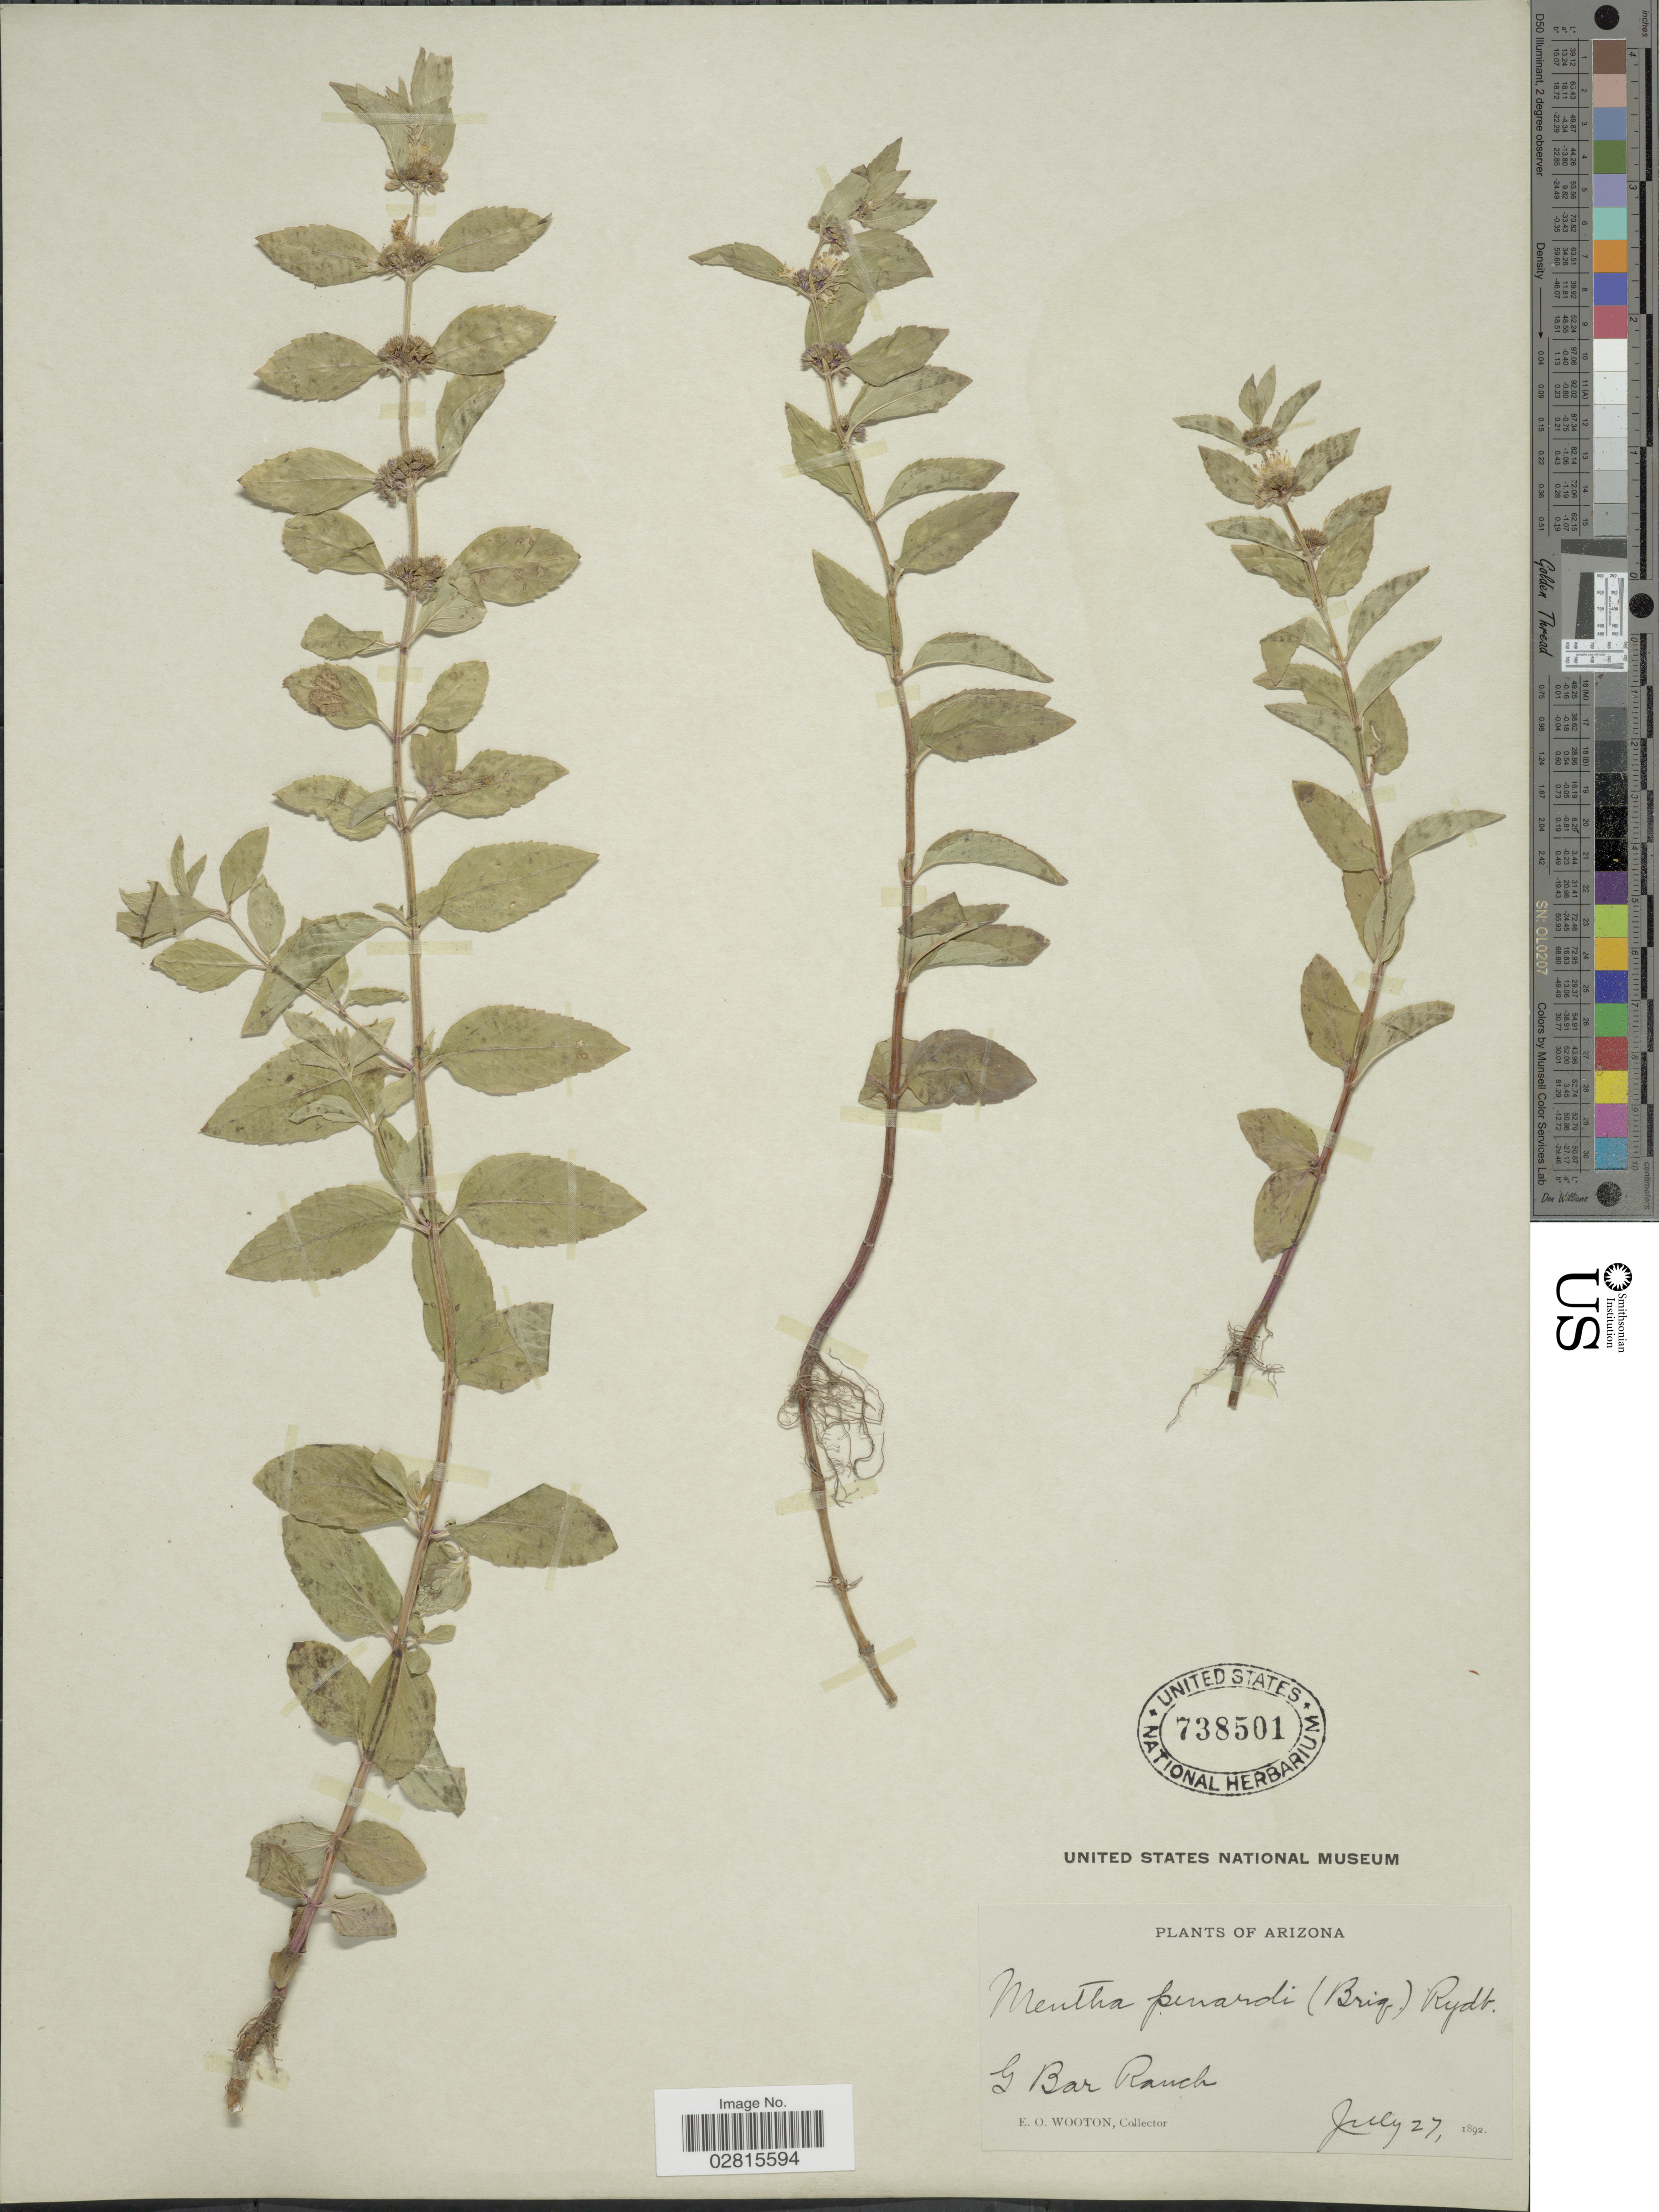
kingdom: Plantae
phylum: Tracheophyta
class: Magnoliopsida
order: Lamiales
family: Lamiaceae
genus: Mentha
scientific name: Mentha penardii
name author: (Briq.) Rydb.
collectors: E. O. Wooton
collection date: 1892-07-27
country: United States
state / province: Arizona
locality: G Bar Ranch.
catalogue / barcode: US 738501